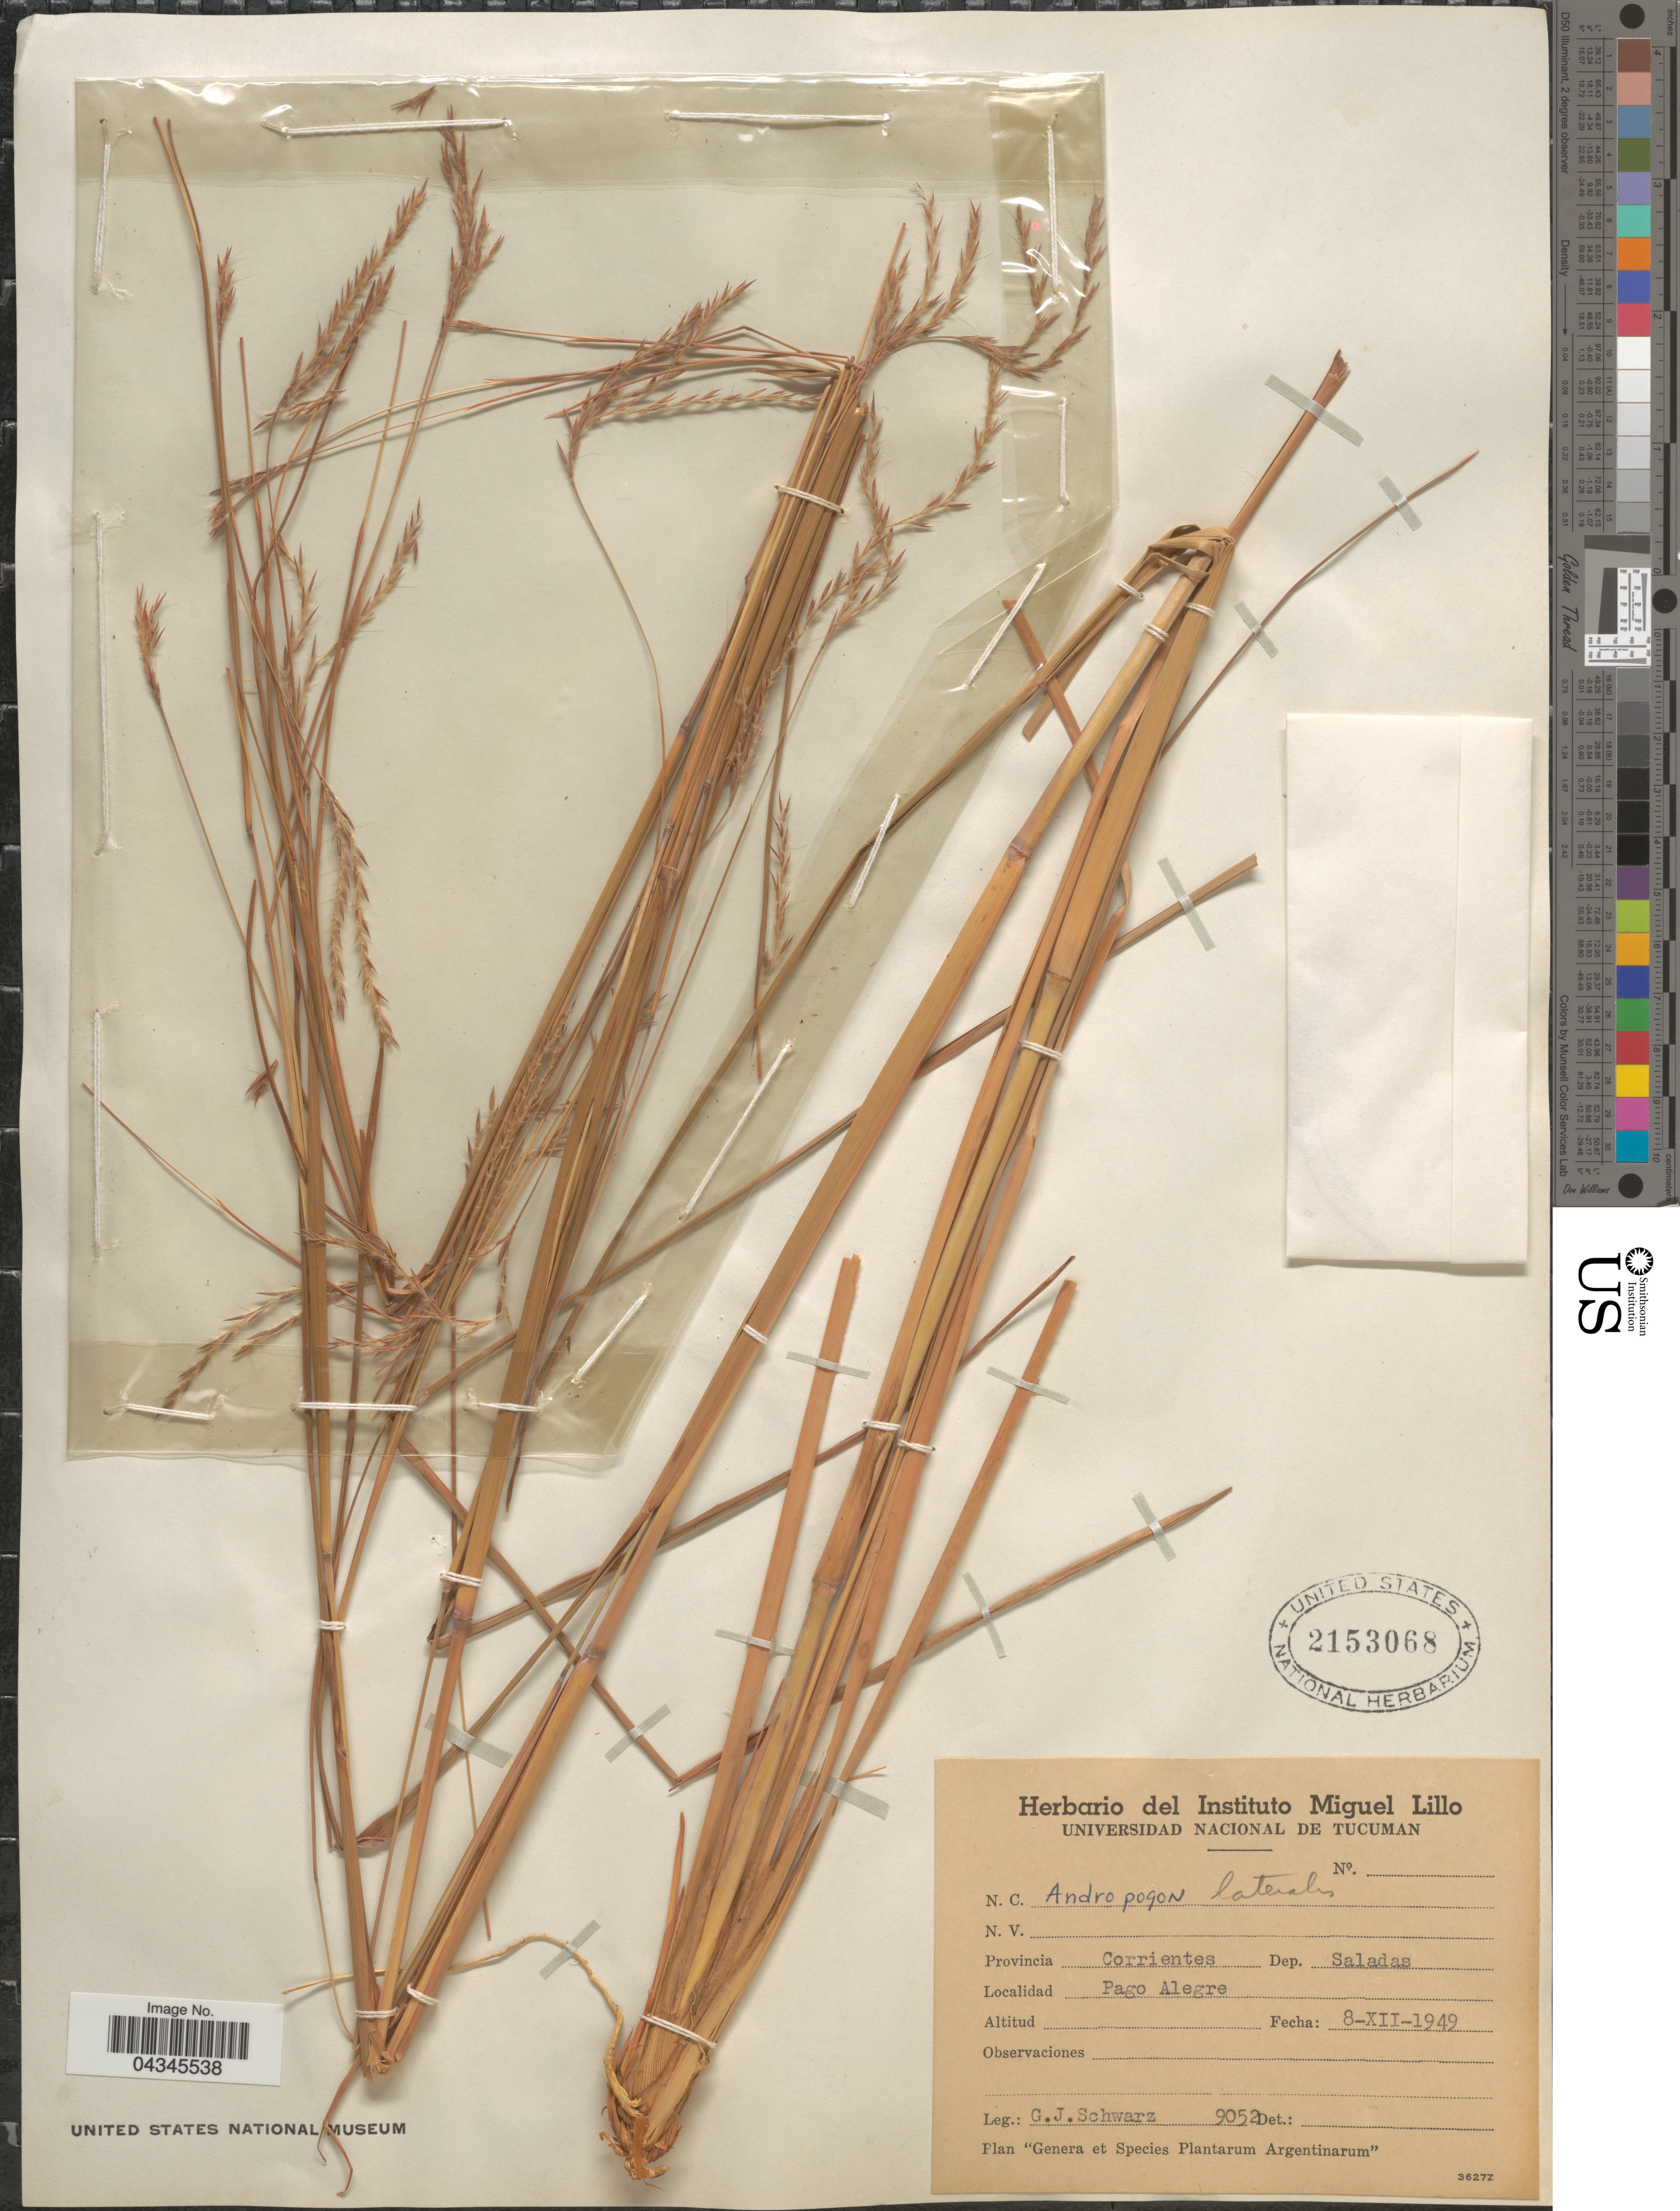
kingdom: Plantae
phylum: Tracheophyta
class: Liliopsida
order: Poales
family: Poaceae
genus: Andropogon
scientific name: Andropogon lateralis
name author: Nees in Mart.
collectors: G. J. Schwarz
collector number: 9052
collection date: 1949-12-08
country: Argentina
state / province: Corrientes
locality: Dep. Saladas. Pago Alegre.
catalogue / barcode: US 2153068